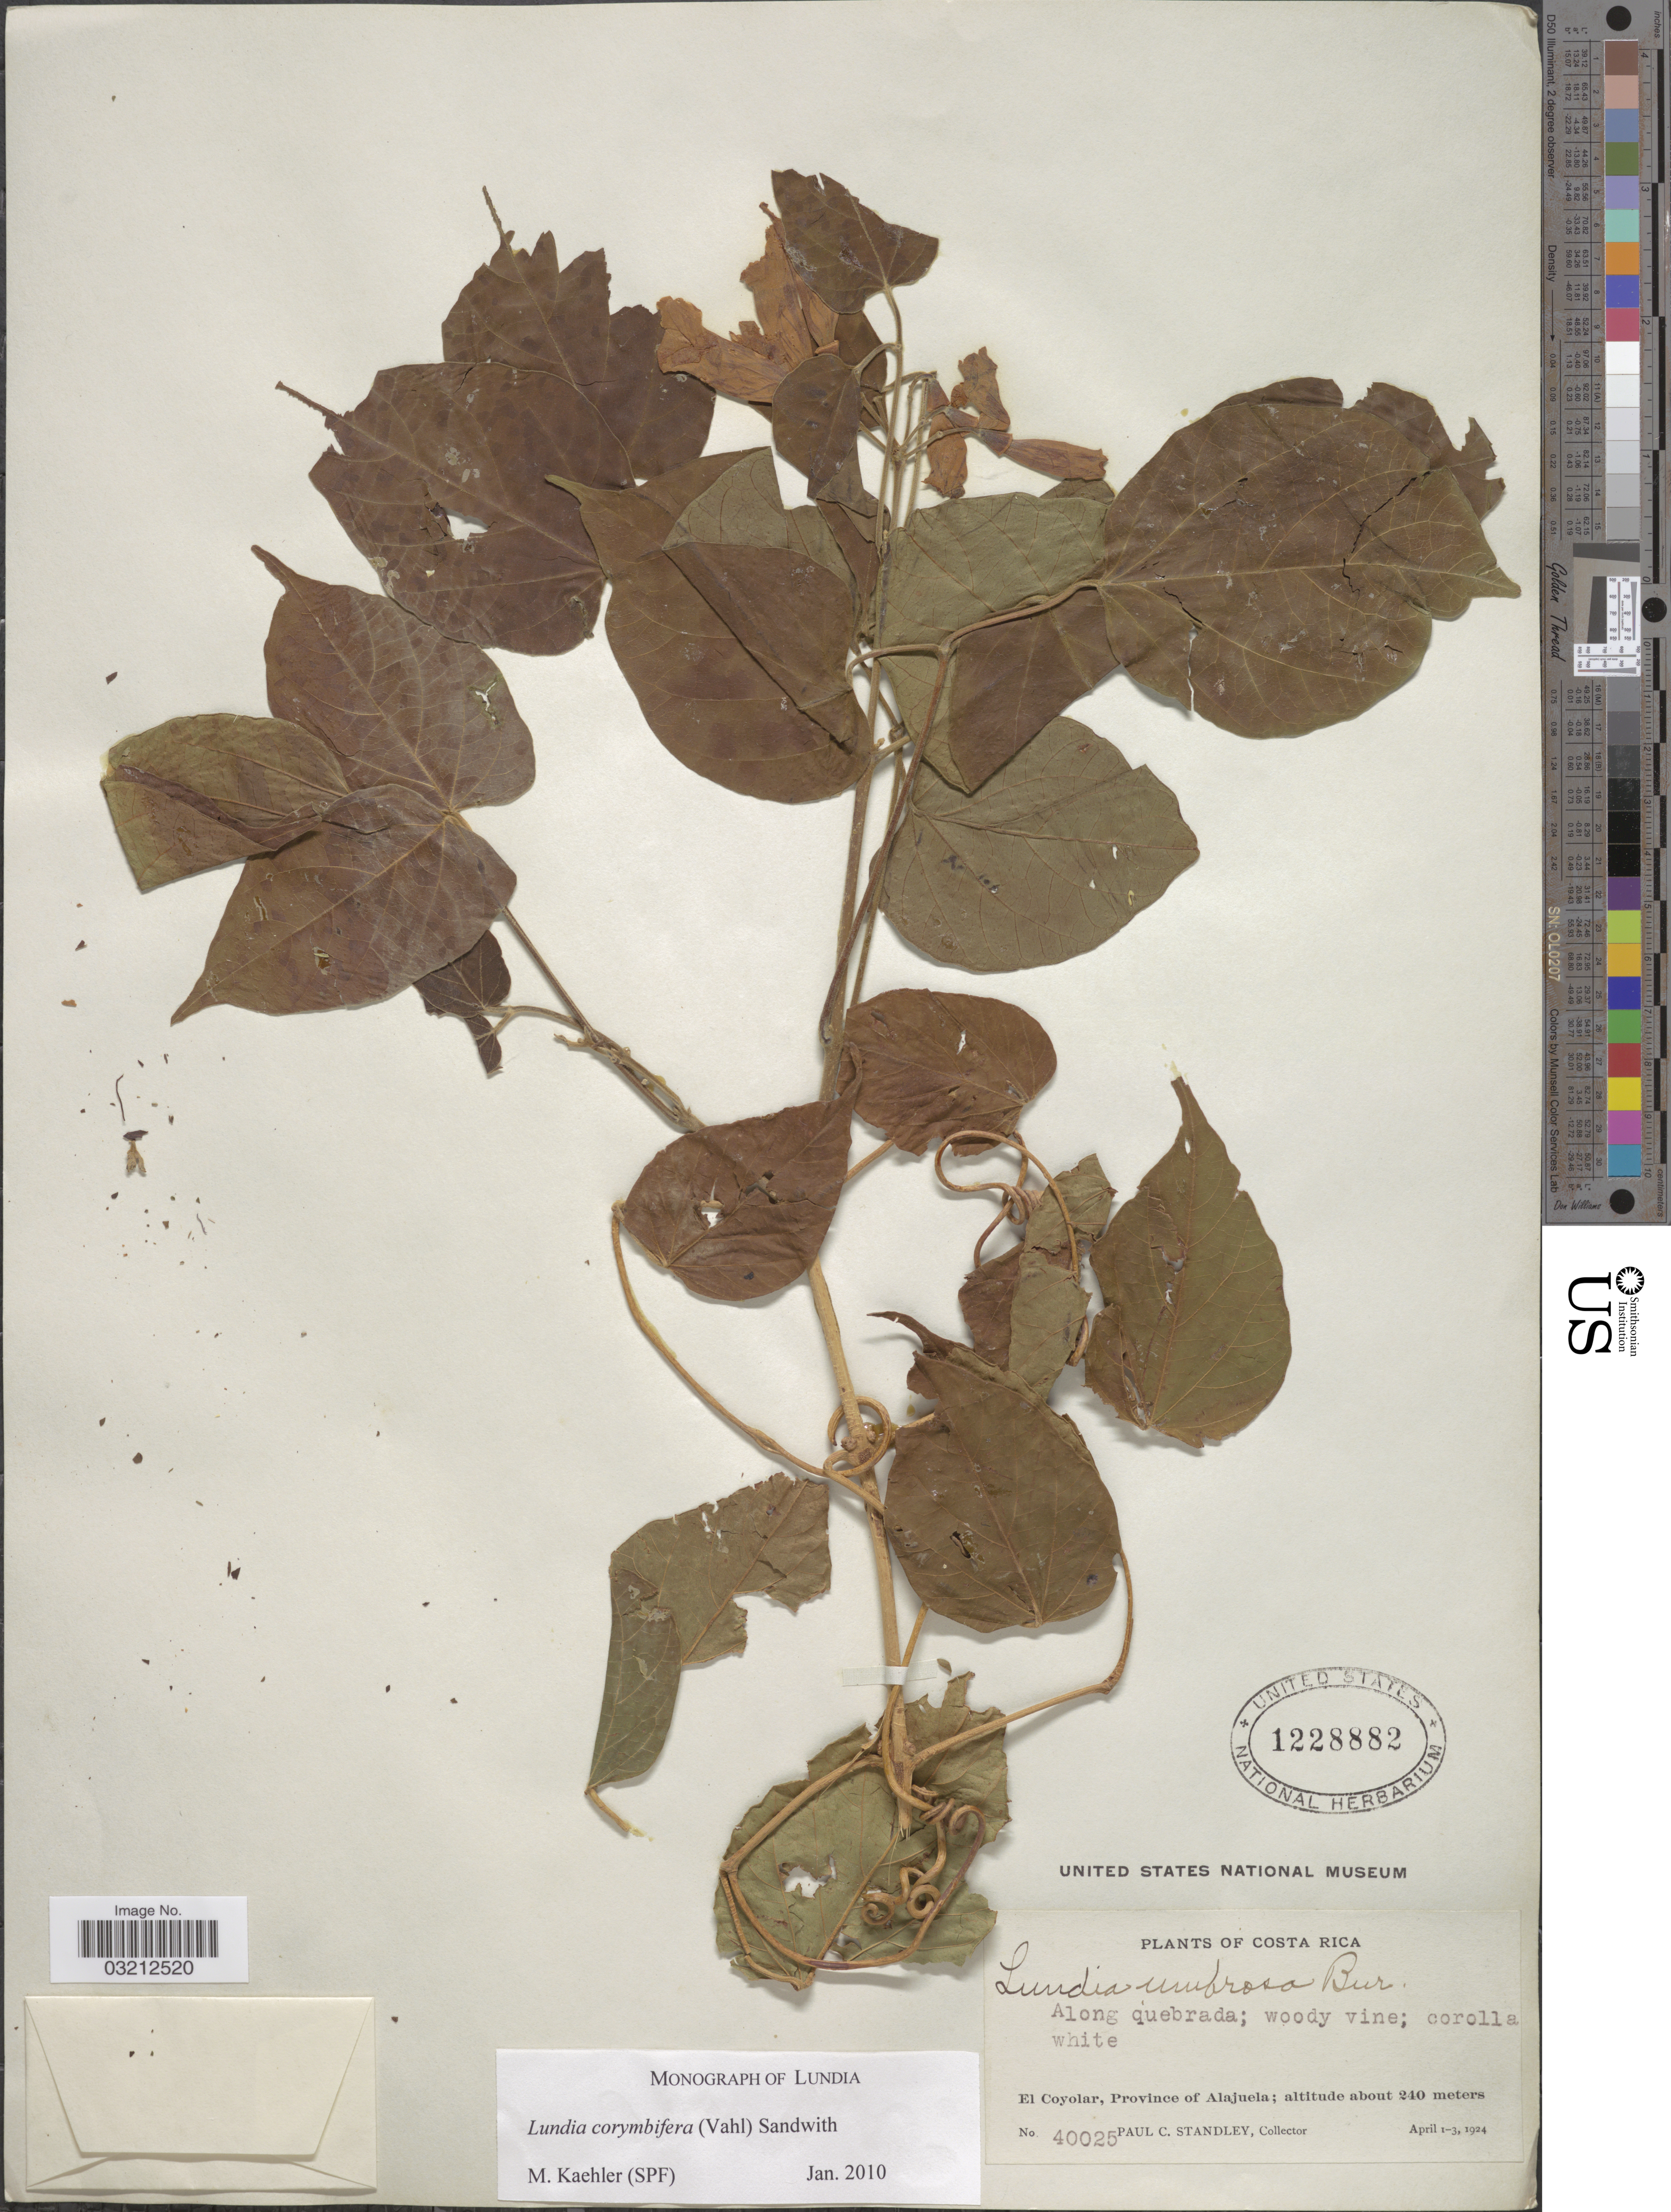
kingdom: Plantae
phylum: Tracheophyta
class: Magnoliopsida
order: Lamiales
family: Bignoniaceae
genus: Lundia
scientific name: Lundia corymbifera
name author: (Vahl) Sandwith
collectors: P. C. Standley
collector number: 40025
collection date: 1924-04-01/1924-04-03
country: Costa Rica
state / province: Alajuela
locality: El Coyolar.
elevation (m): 240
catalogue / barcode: US 1228882